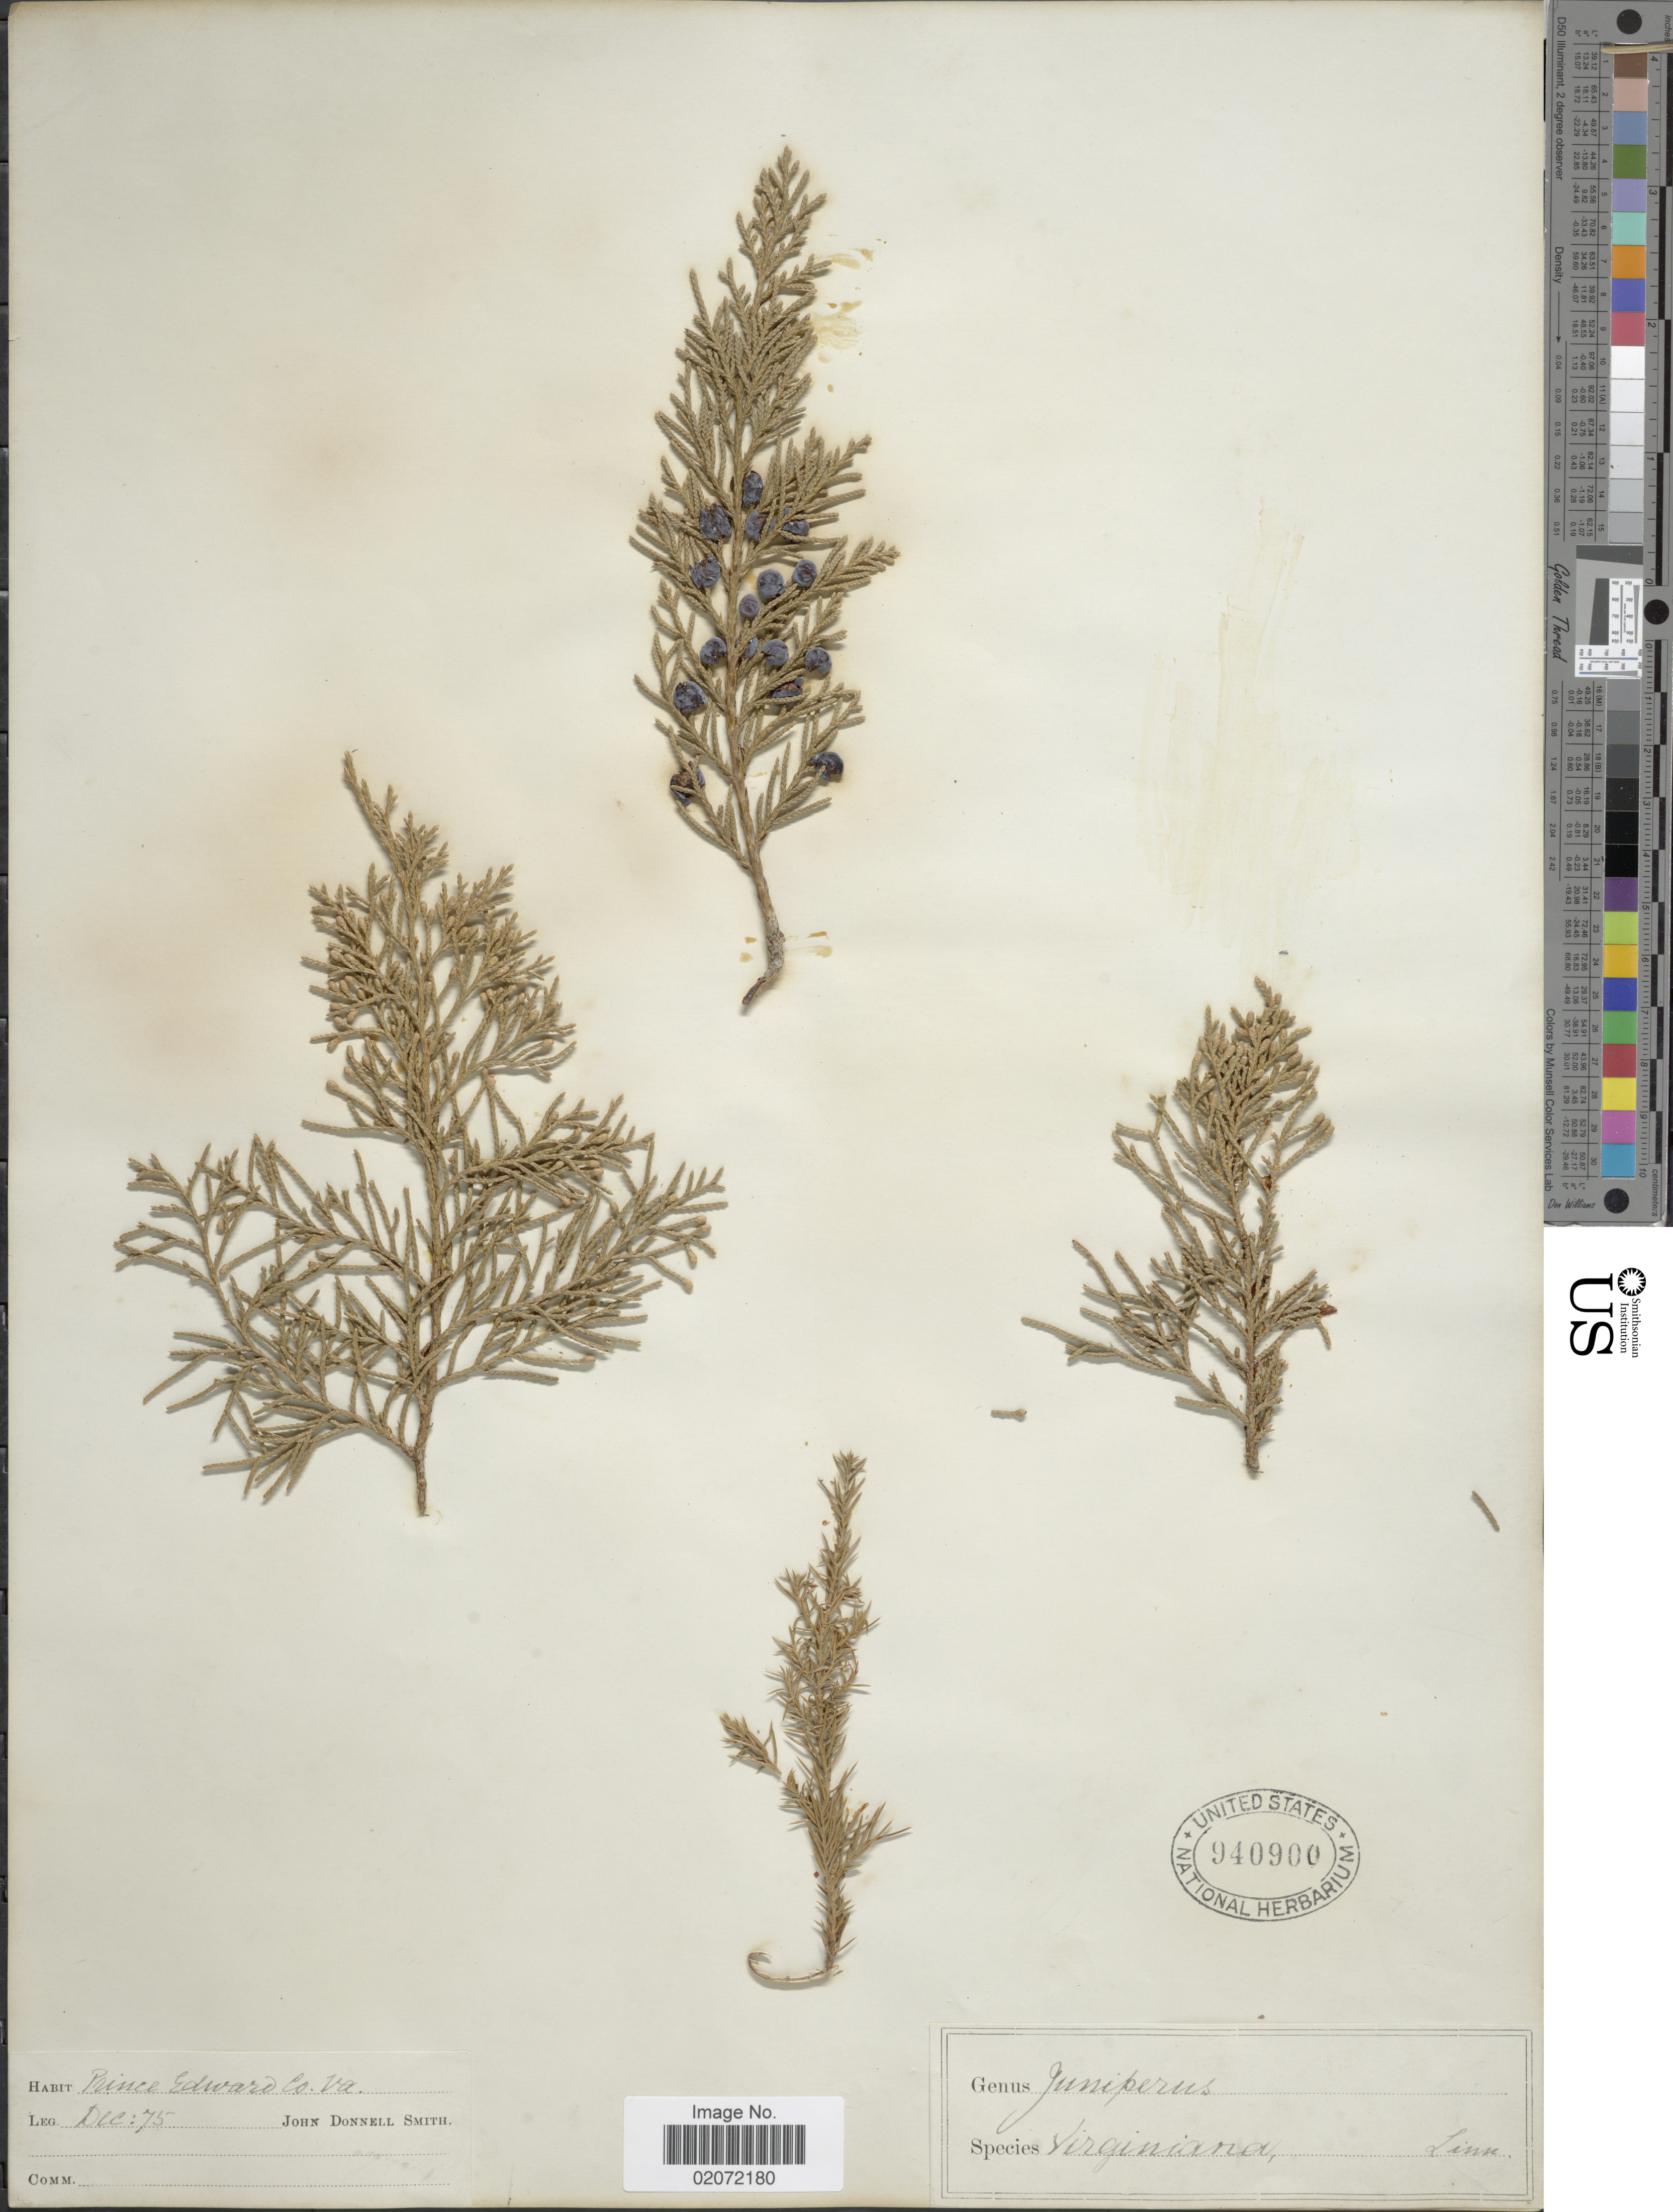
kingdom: Plantae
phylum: Tracheophyta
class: Pinopsida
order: Pinales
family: Cupressaceae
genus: Juniperus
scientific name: Juniperus virginiana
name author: L.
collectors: J. Donnell Smith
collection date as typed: Transcribed d/m/y: /12/75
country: United States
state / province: Virginia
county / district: Prince Edward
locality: Prince Edward Co. Va.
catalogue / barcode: US 940900